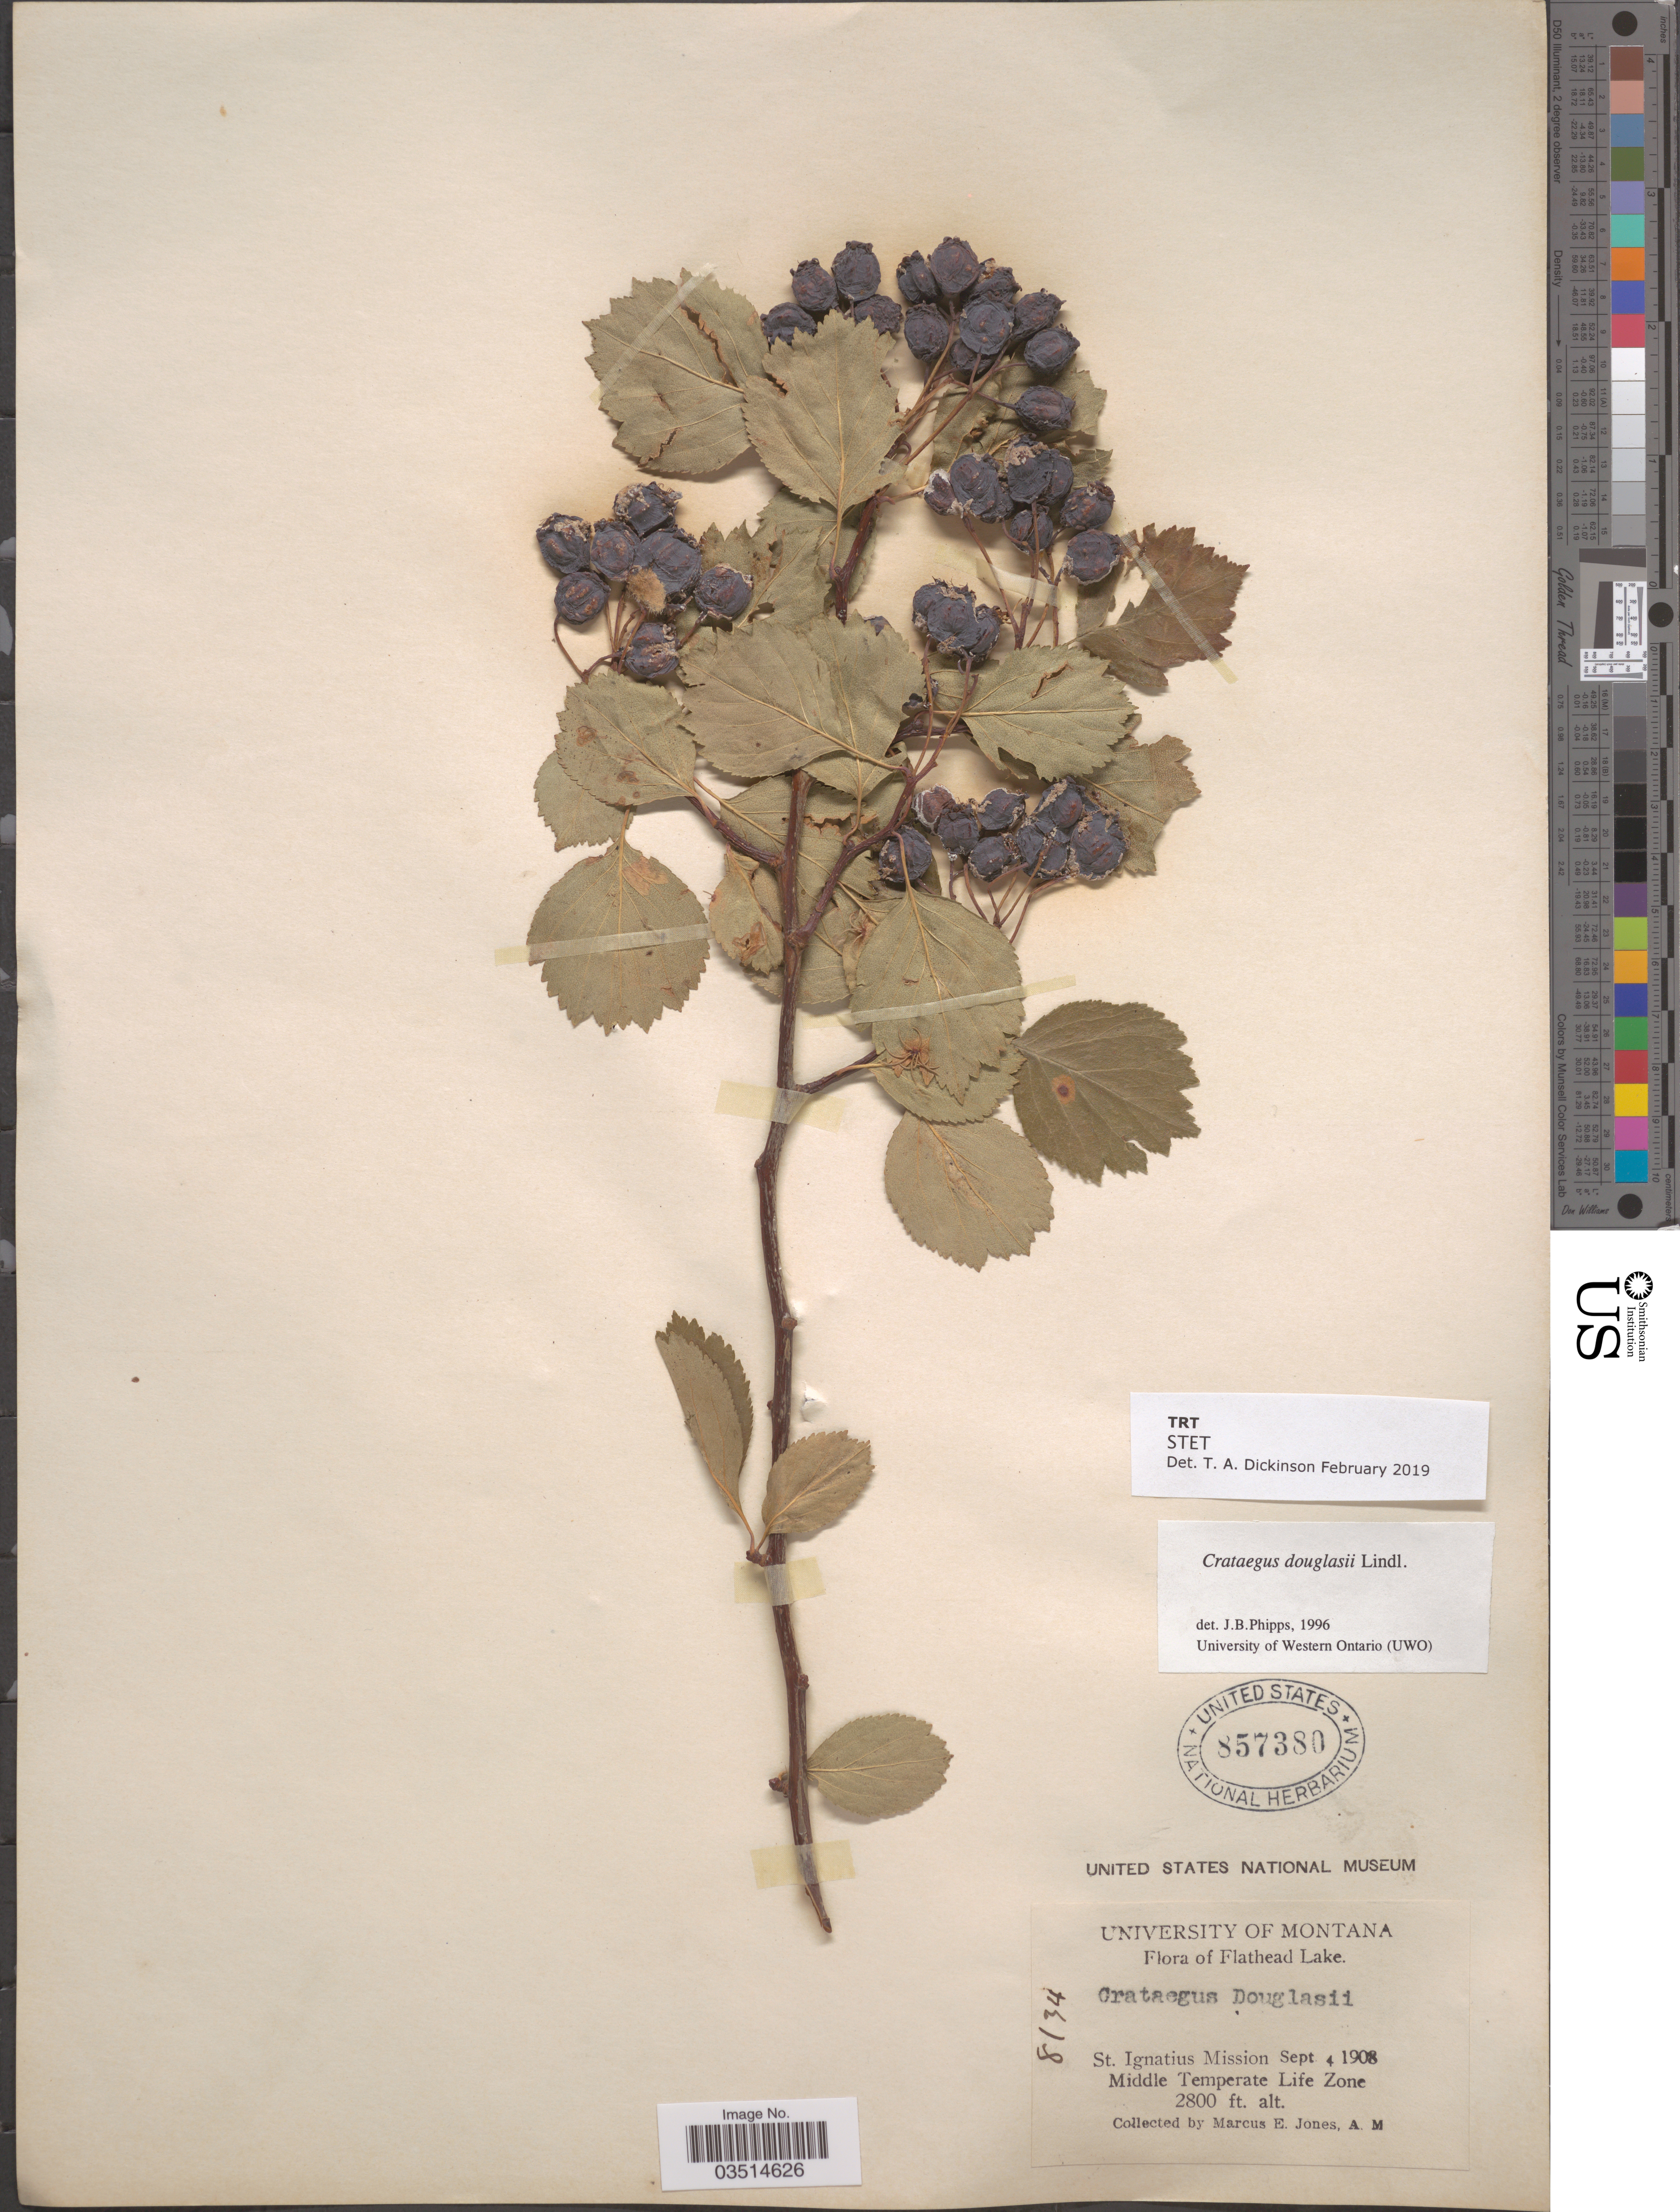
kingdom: Plantae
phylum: Tracheophyta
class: Magnoliopsida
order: Rosales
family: Rosaceae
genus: Crataegus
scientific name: Crataegus douglasii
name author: Lindl.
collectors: M. E. Jones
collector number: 8134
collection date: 1908-09-04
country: United States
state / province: Montana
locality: Flathead Lake. St. Ignatius Mission. Middle Temperate Life Zone.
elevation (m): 853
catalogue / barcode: US 857380